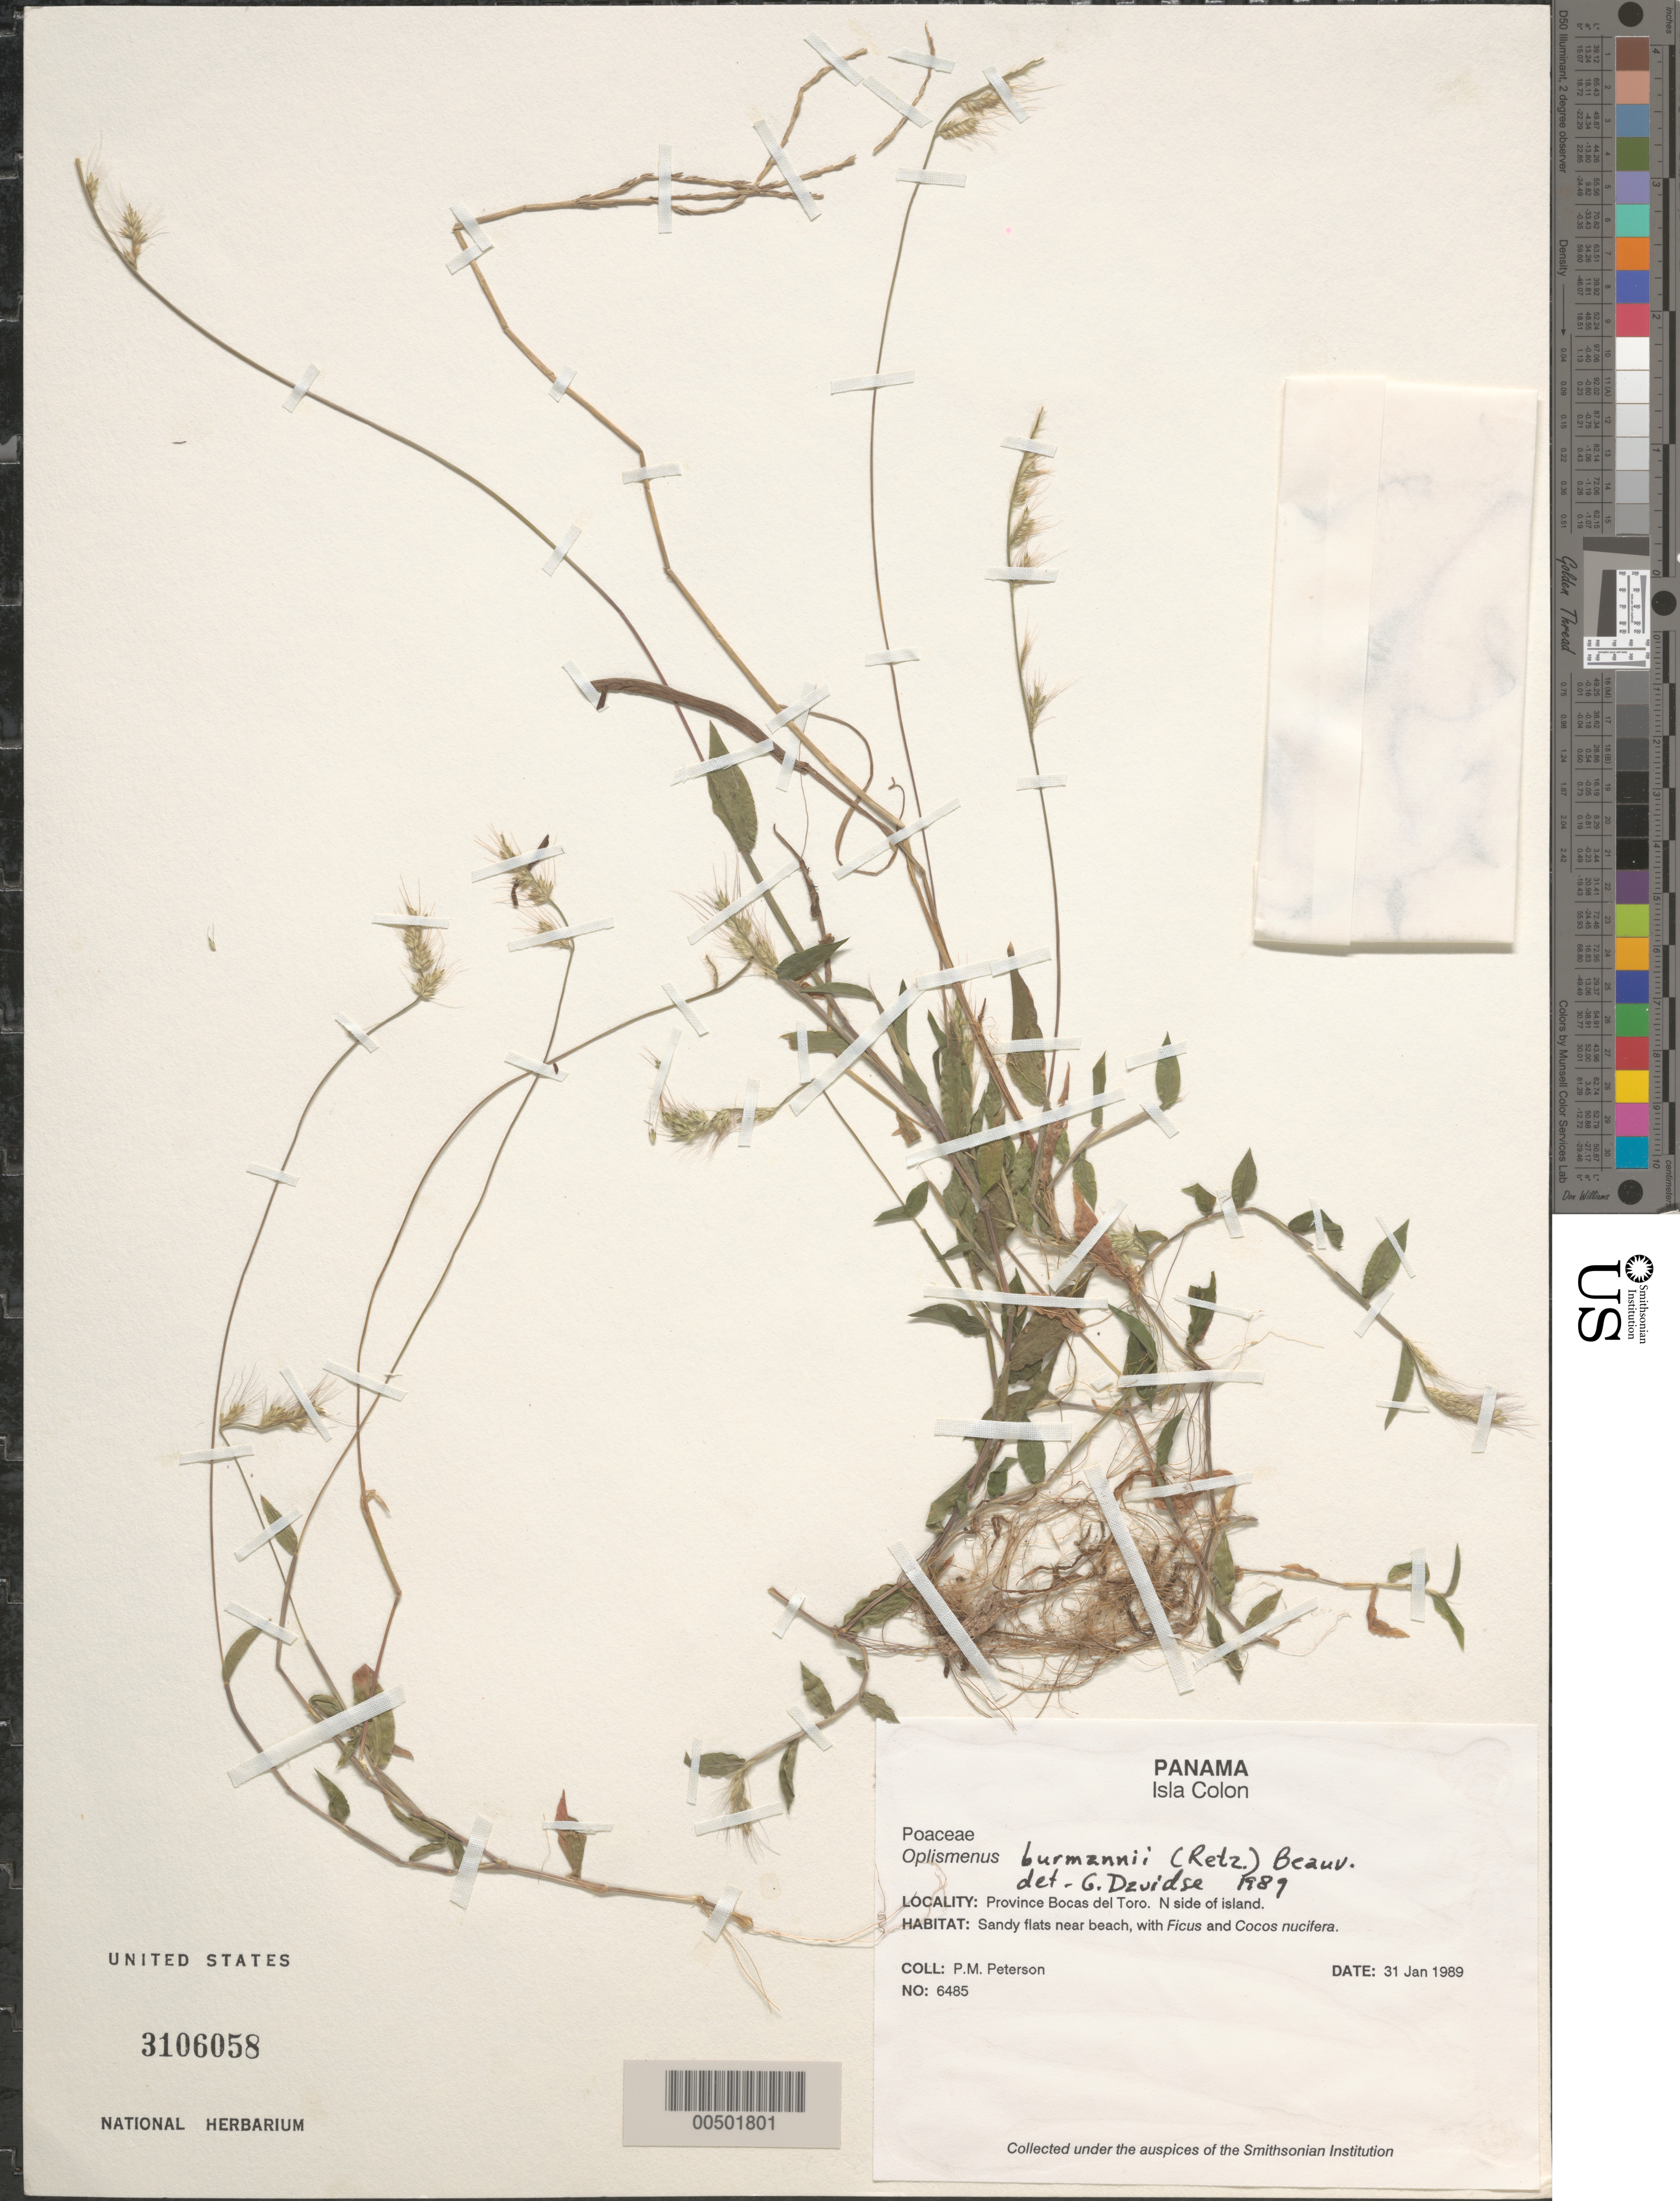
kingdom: Plantae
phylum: Tracheophyta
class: Liliopsida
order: Poales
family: Poaceae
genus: Oplismenus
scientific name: Oplismenus burmannii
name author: (Retz.) P. Beauv.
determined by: Davidse, Gerrit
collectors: P. M. Peterson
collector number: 06485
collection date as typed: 31 Jan 1989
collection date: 1989-01-31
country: Panama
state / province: Bocas del Toro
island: Colón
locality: Isla Colon, N side of Island.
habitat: Sandy flats near beach, with Ficus and Cocos nucifera.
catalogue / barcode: US 3106058